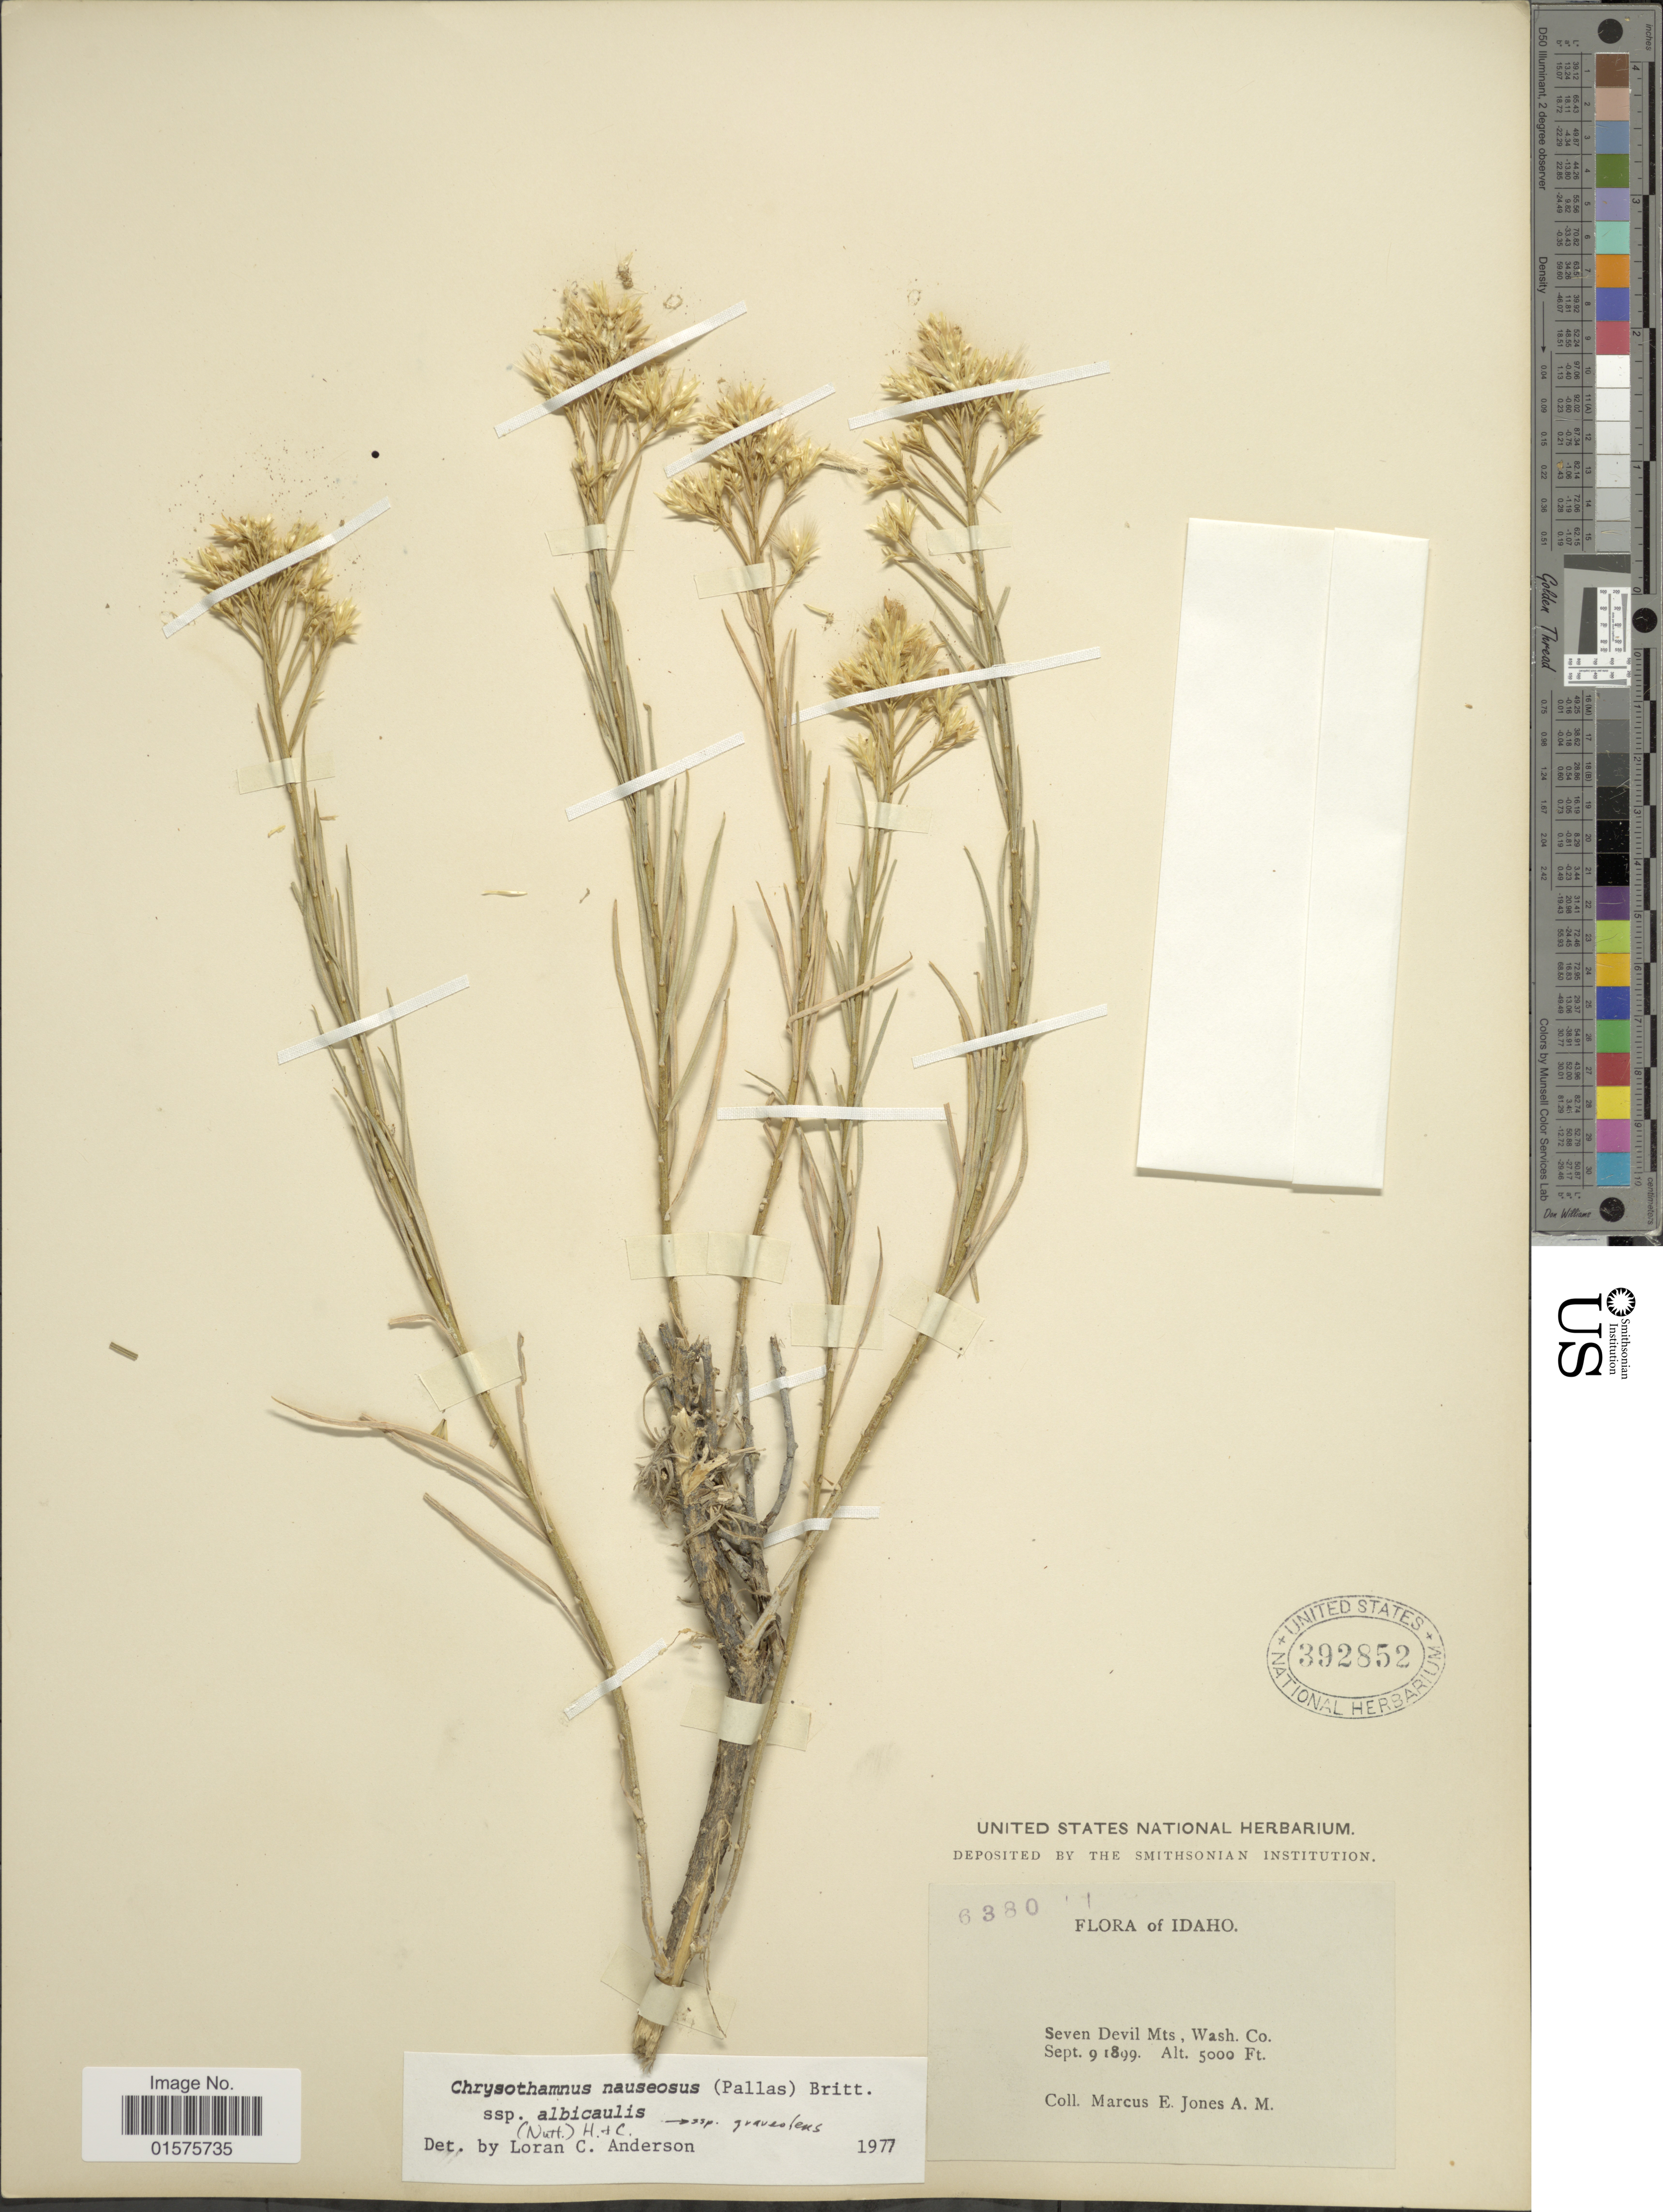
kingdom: Plantae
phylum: Tracheophyta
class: Magnoliopsida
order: Asterales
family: Asteraceae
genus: Ericameria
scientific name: Ericameria nauseosa var. speciosa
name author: (Nutt.) G.L. Nesom & G.I. Baird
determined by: Urbatsch, Lowell E., Curator (LSU), Louisiana State University (UNITED STATES)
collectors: M. E. Jones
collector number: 6380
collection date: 1899-09-09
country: United States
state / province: Idaho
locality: Seven Devil Mts, Wash Co.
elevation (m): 1524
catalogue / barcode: US 392852